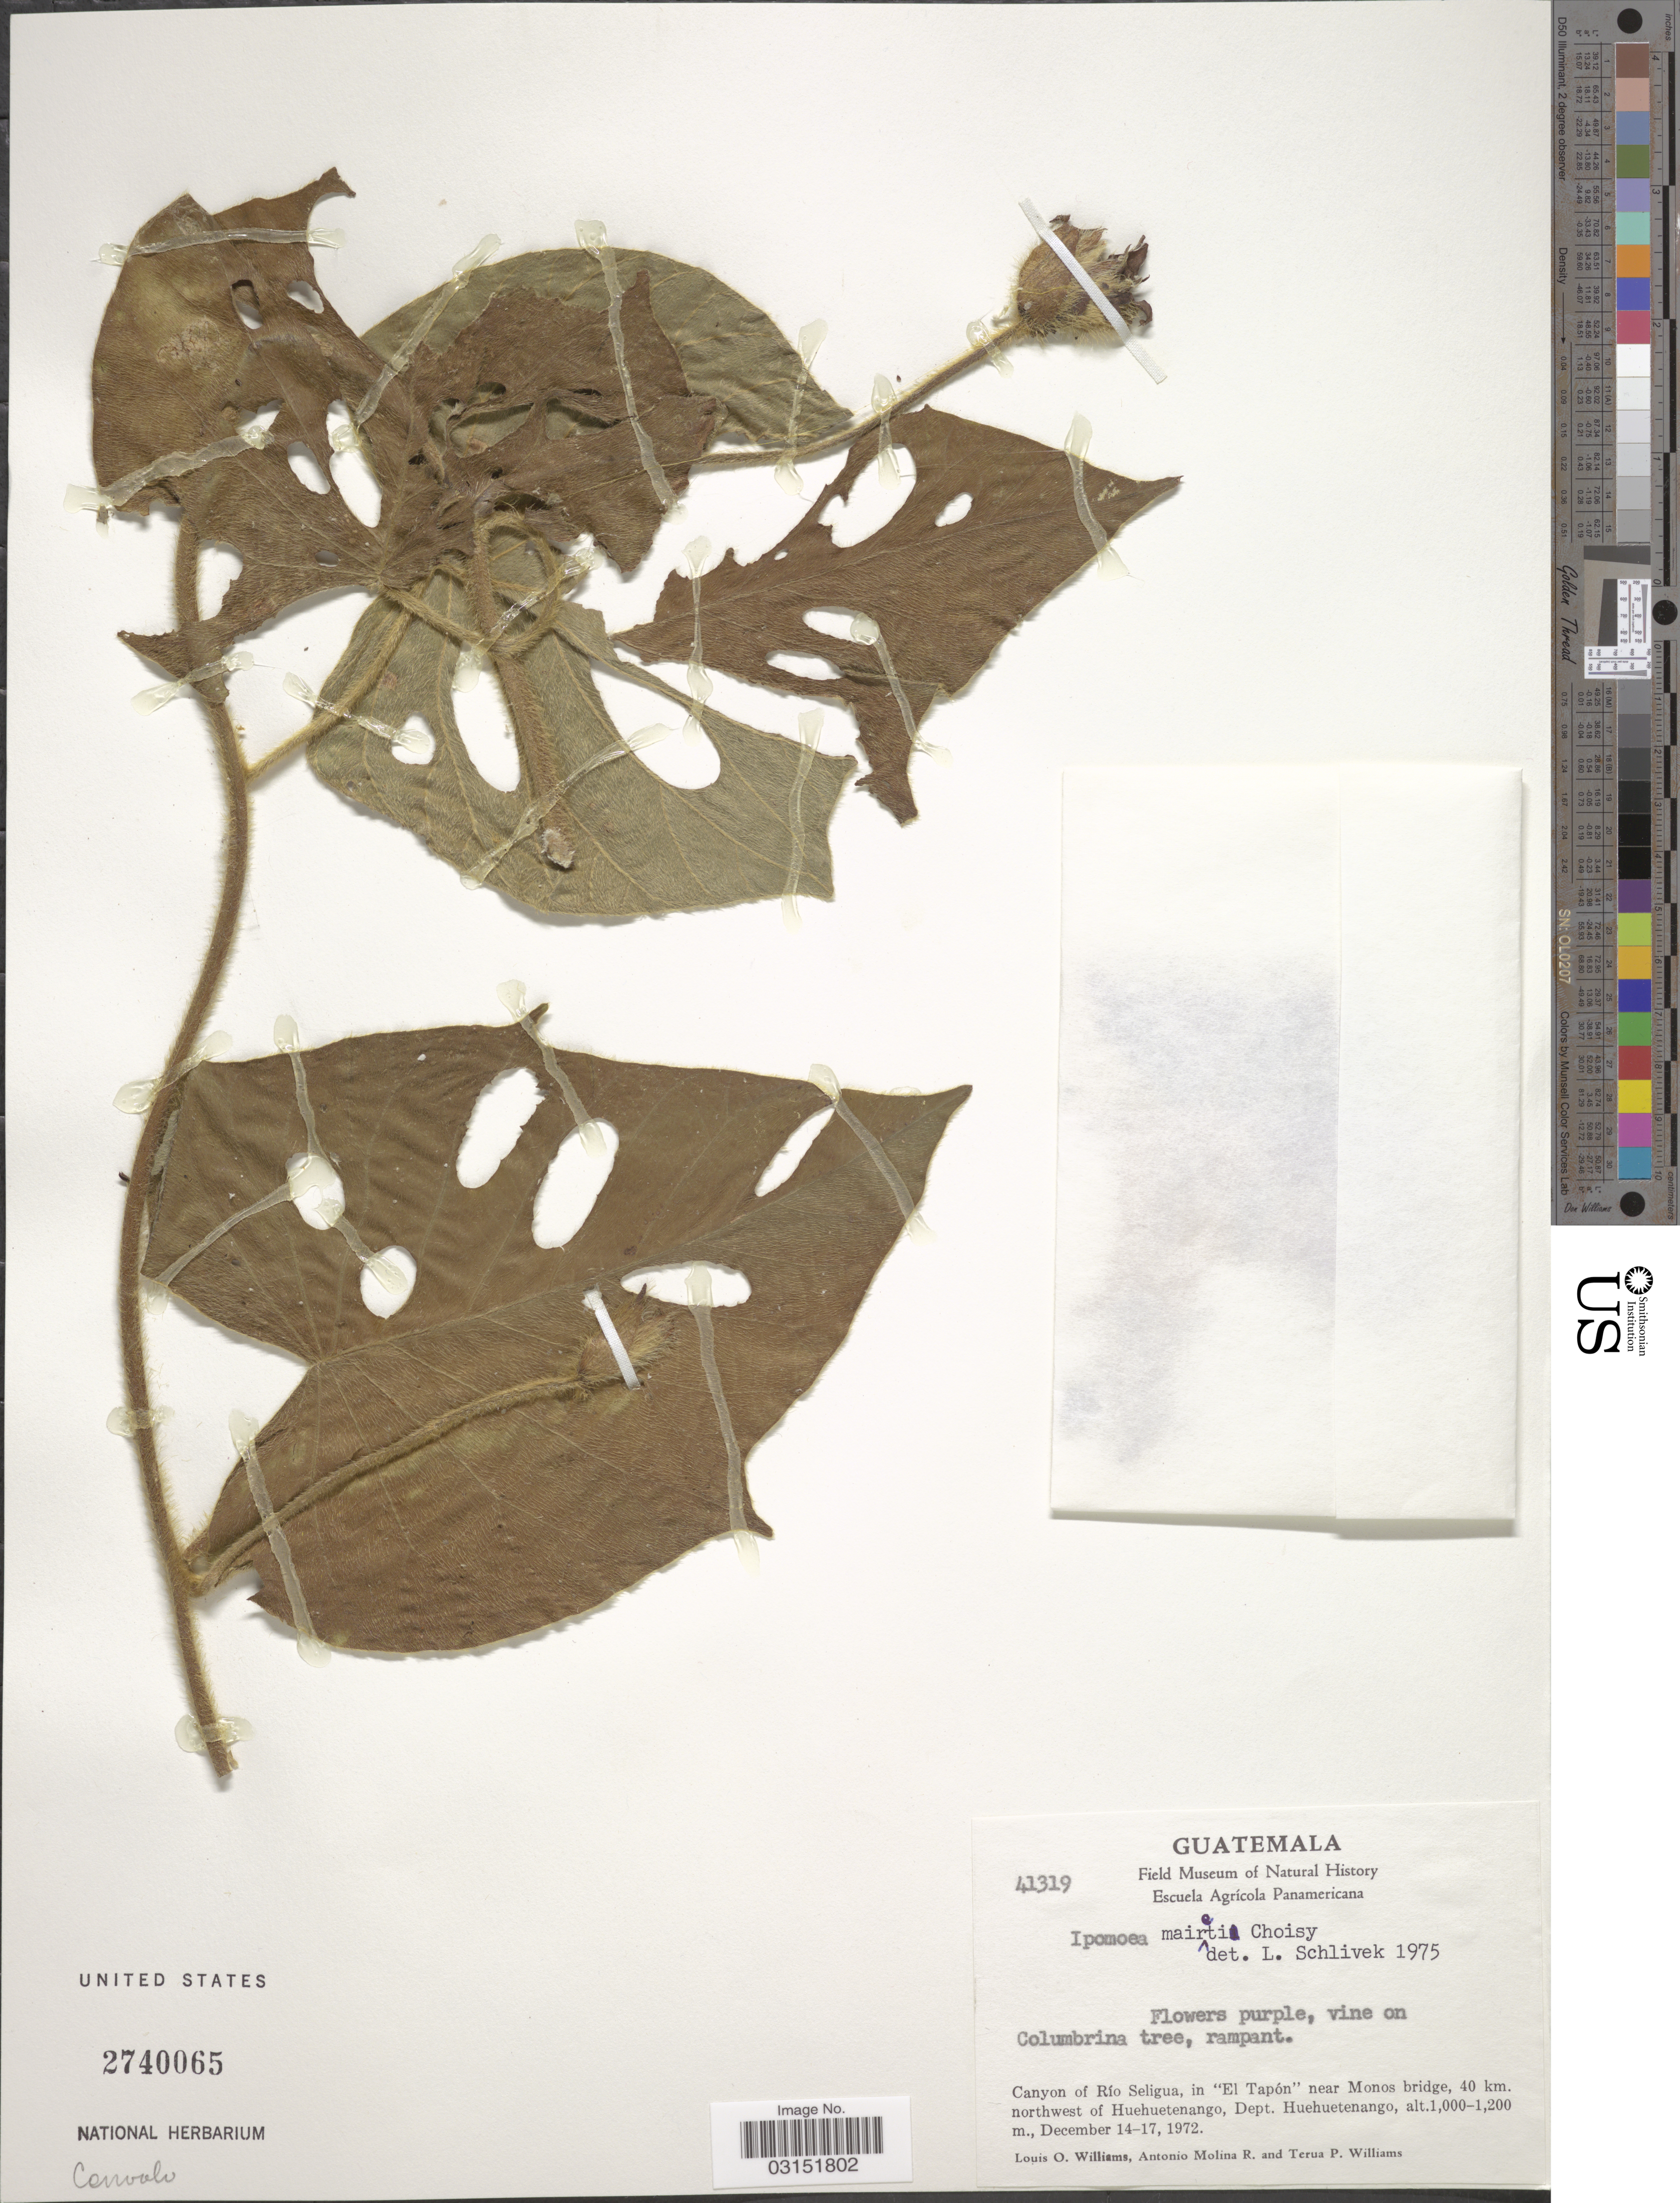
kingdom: Plantae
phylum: Tracheophyta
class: Magnoliopsida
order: Solanales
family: Convolvulaceae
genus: Ipomoea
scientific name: Ipomoea villifera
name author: House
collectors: L. O. Williams, A. Molina R. & T. Williams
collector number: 41319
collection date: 1972-12-14/1972-12-17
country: Guatemala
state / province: Huehuetenango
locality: Canyon of Río Seligua, in "El Tapón" near Monos bridge, 40 km. northwest of Huehuetenango, Dept. Huehuetenango.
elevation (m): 1000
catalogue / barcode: US 2740065